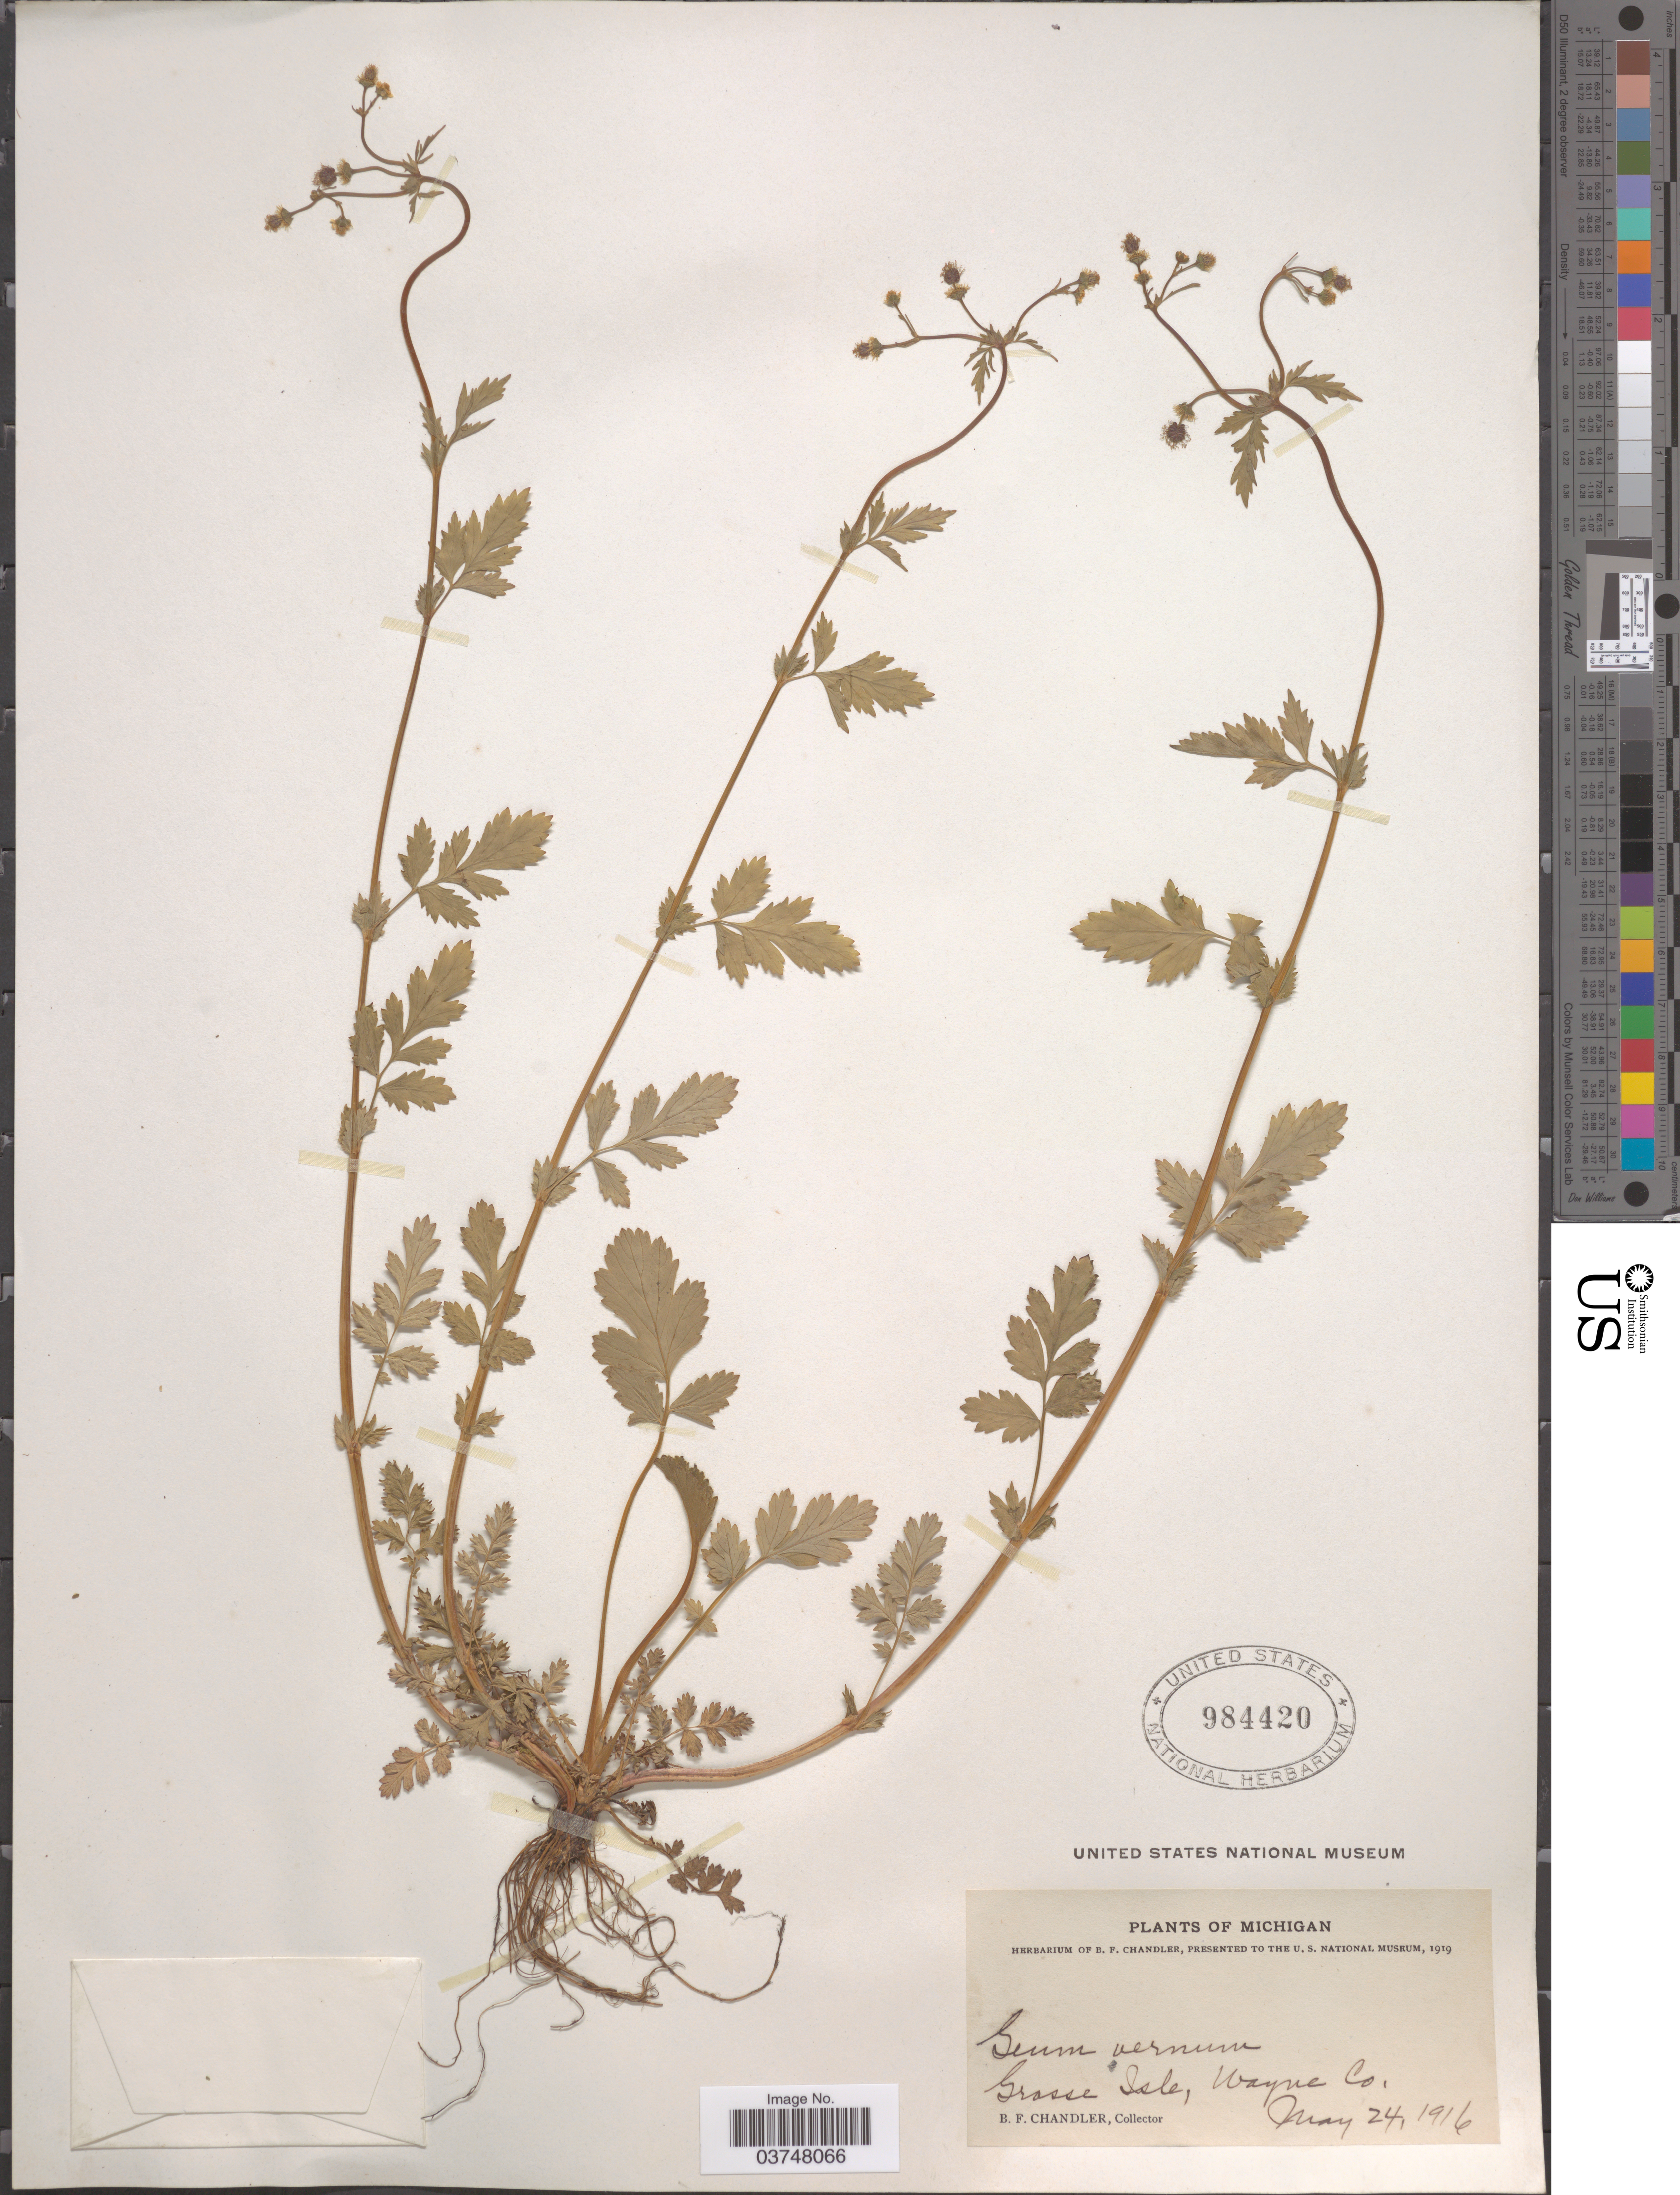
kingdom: Plantae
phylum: Tracheophyta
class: Magnoliopsida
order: Rosales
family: Rosaceae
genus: Geum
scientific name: Geum vernum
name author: (Raf.) Torr. & A. Gray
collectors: B. F. Chandler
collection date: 1916-05-24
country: United States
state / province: Michigan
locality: Grosse Isle, Wayne Co.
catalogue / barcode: US 984420